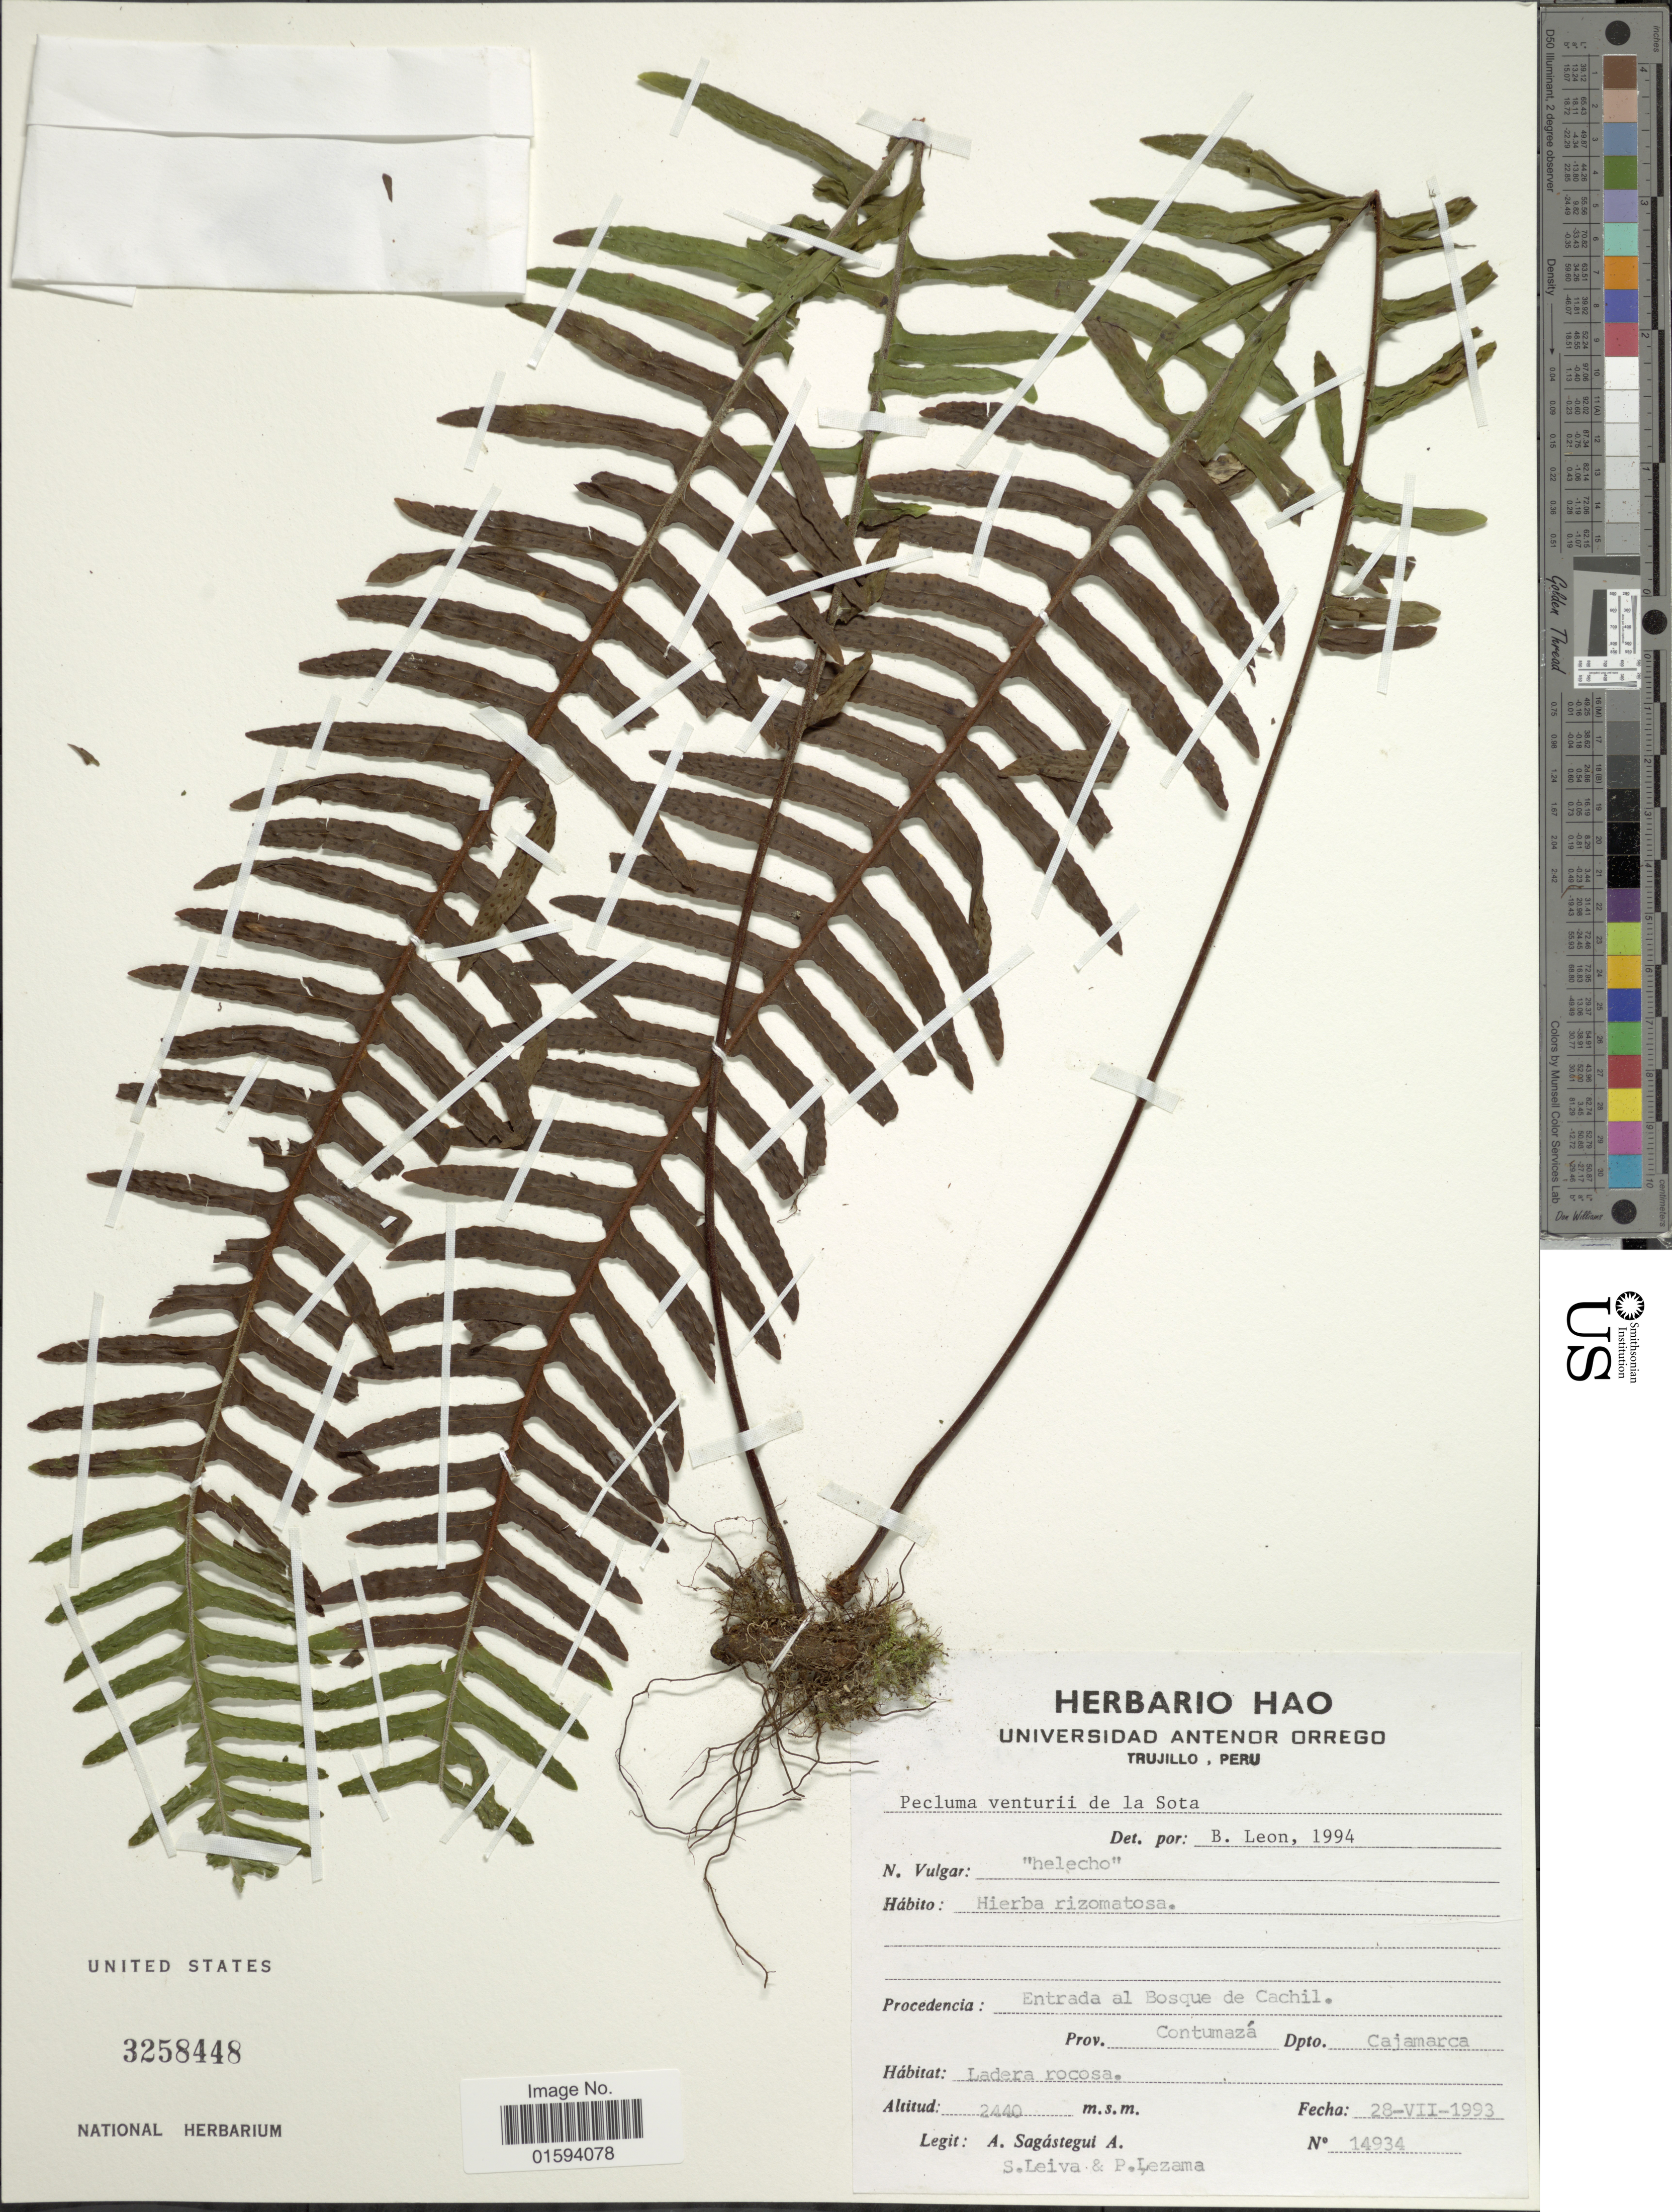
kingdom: Plantae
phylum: Tracheophyta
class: Polypodiopsida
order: Polypodiales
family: Polypodiaceae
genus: Pecluma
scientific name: Pecluma venturii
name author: (de la Sota) M.G. Price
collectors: A. Sagástegui A., S. Leiva & P. Lezama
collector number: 14934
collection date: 1993-07-28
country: Peru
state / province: Cajamarca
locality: Entrada al Bosque de Cachil, Prov. Contumazá, Ladera rocosa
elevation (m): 2440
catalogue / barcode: US 3258448